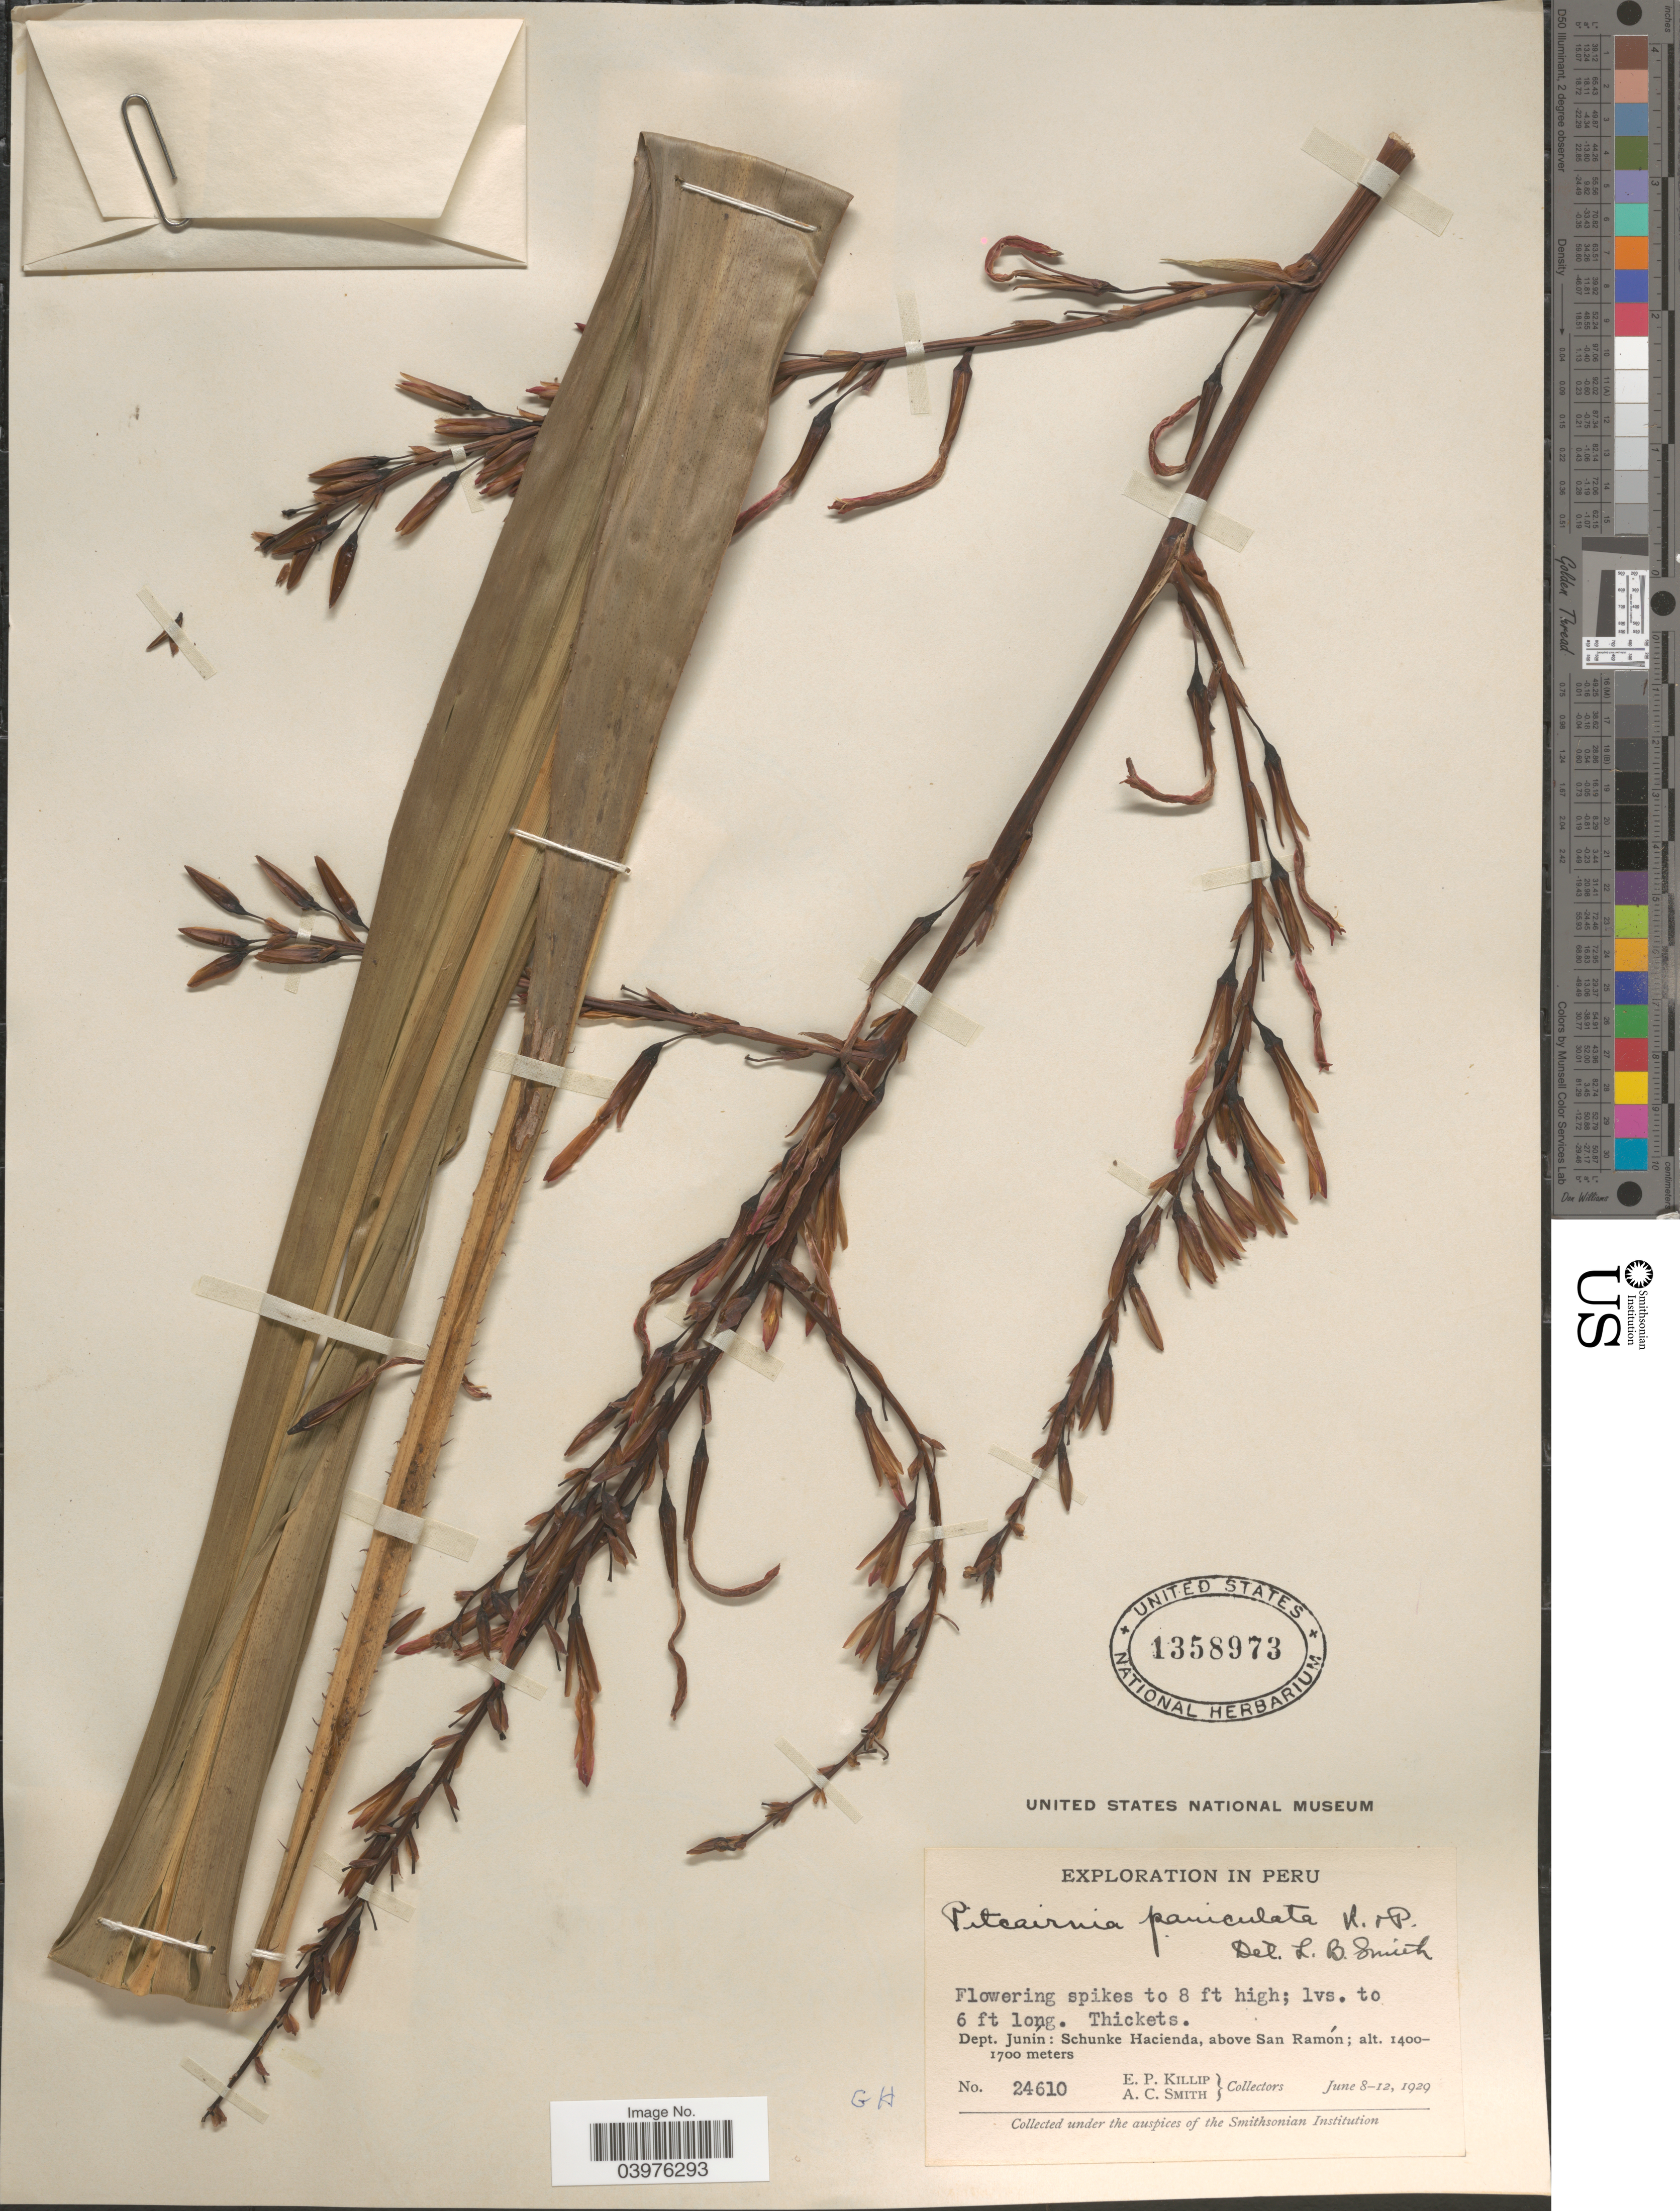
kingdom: Plantae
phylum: Tracheophyta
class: Liliopsida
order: Poales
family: Bromeliaceae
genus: Pitcairnia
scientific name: Pitcairnia paniculata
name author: (Ruiz & Pav.) Ruiz & Pav.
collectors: E. P. Killip & A. C. Smith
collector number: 24610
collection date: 1929-06-08/1929-06-12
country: Peru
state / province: Junín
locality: Dept. Junín: Schunke Hacienda, above San Ramón.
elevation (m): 1400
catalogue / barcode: US 1358973